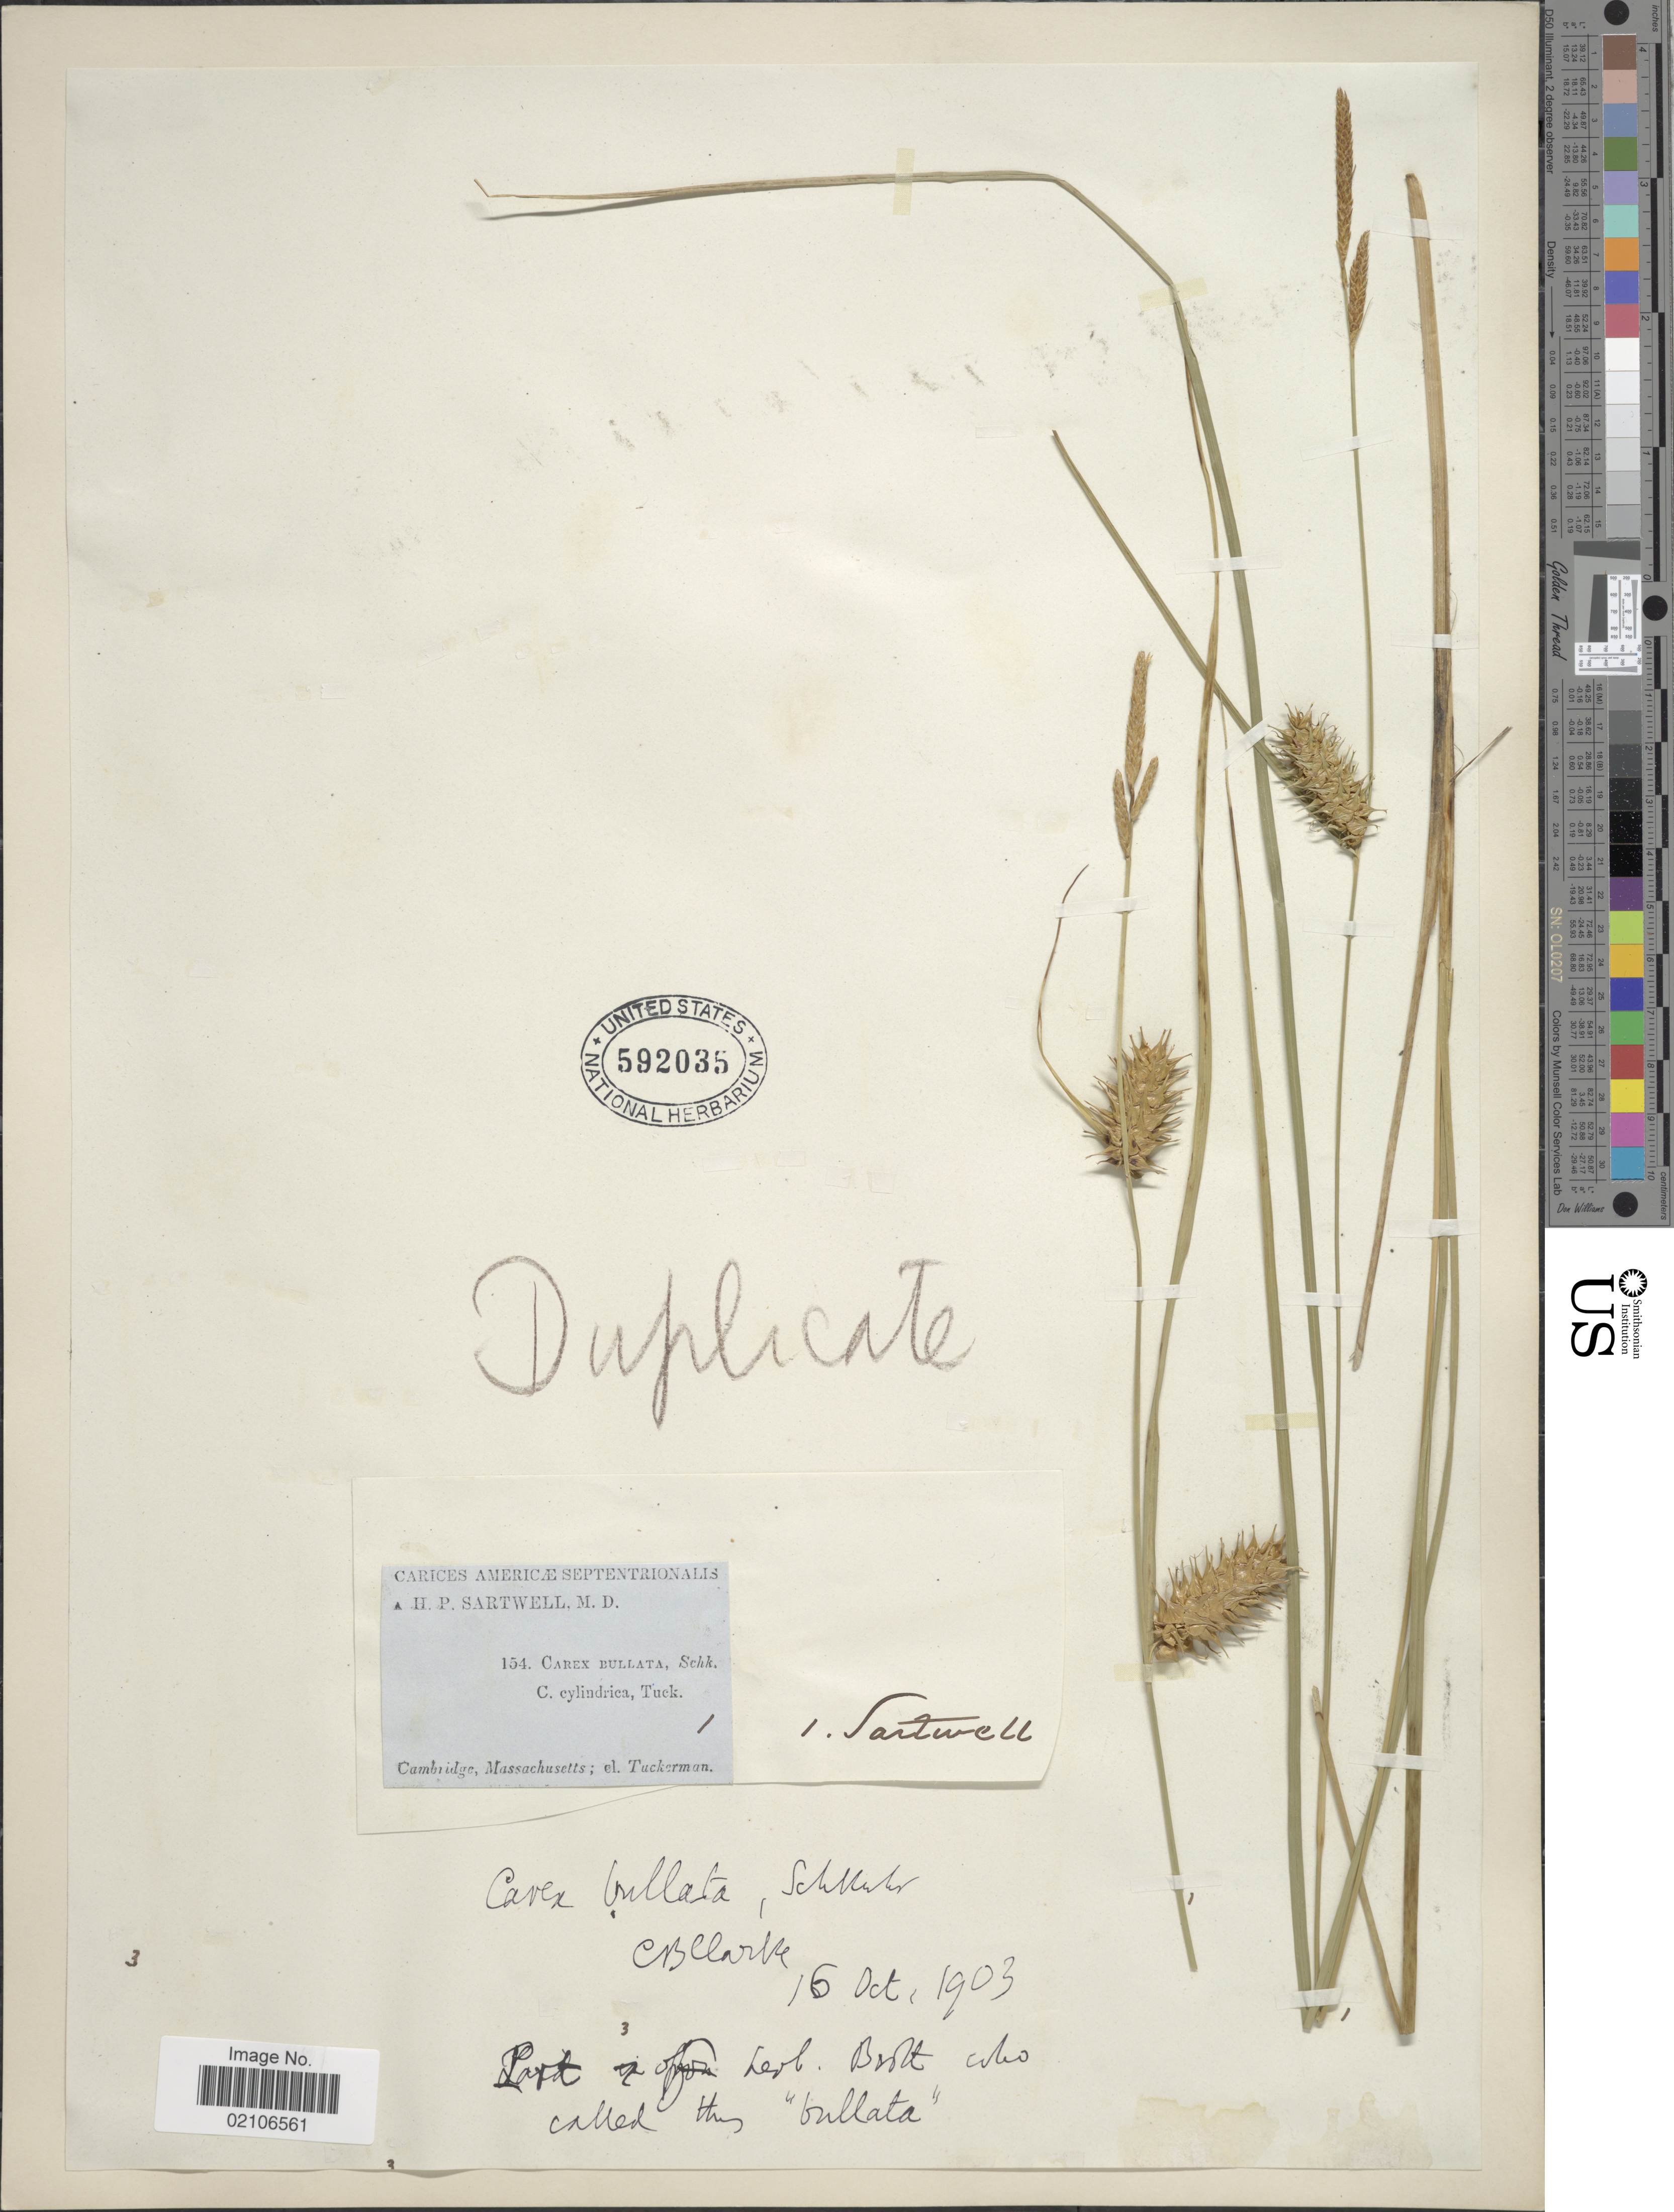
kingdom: Plantae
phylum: Tracheophyta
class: Liliopsida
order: Poales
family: Cyperaceae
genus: Carex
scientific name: Carex bullata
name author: Schkuhr ex Willd.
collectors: -- Tuckerman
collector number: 154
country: United States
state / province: Massachusetts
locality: Cambridge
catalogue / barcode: US 592035